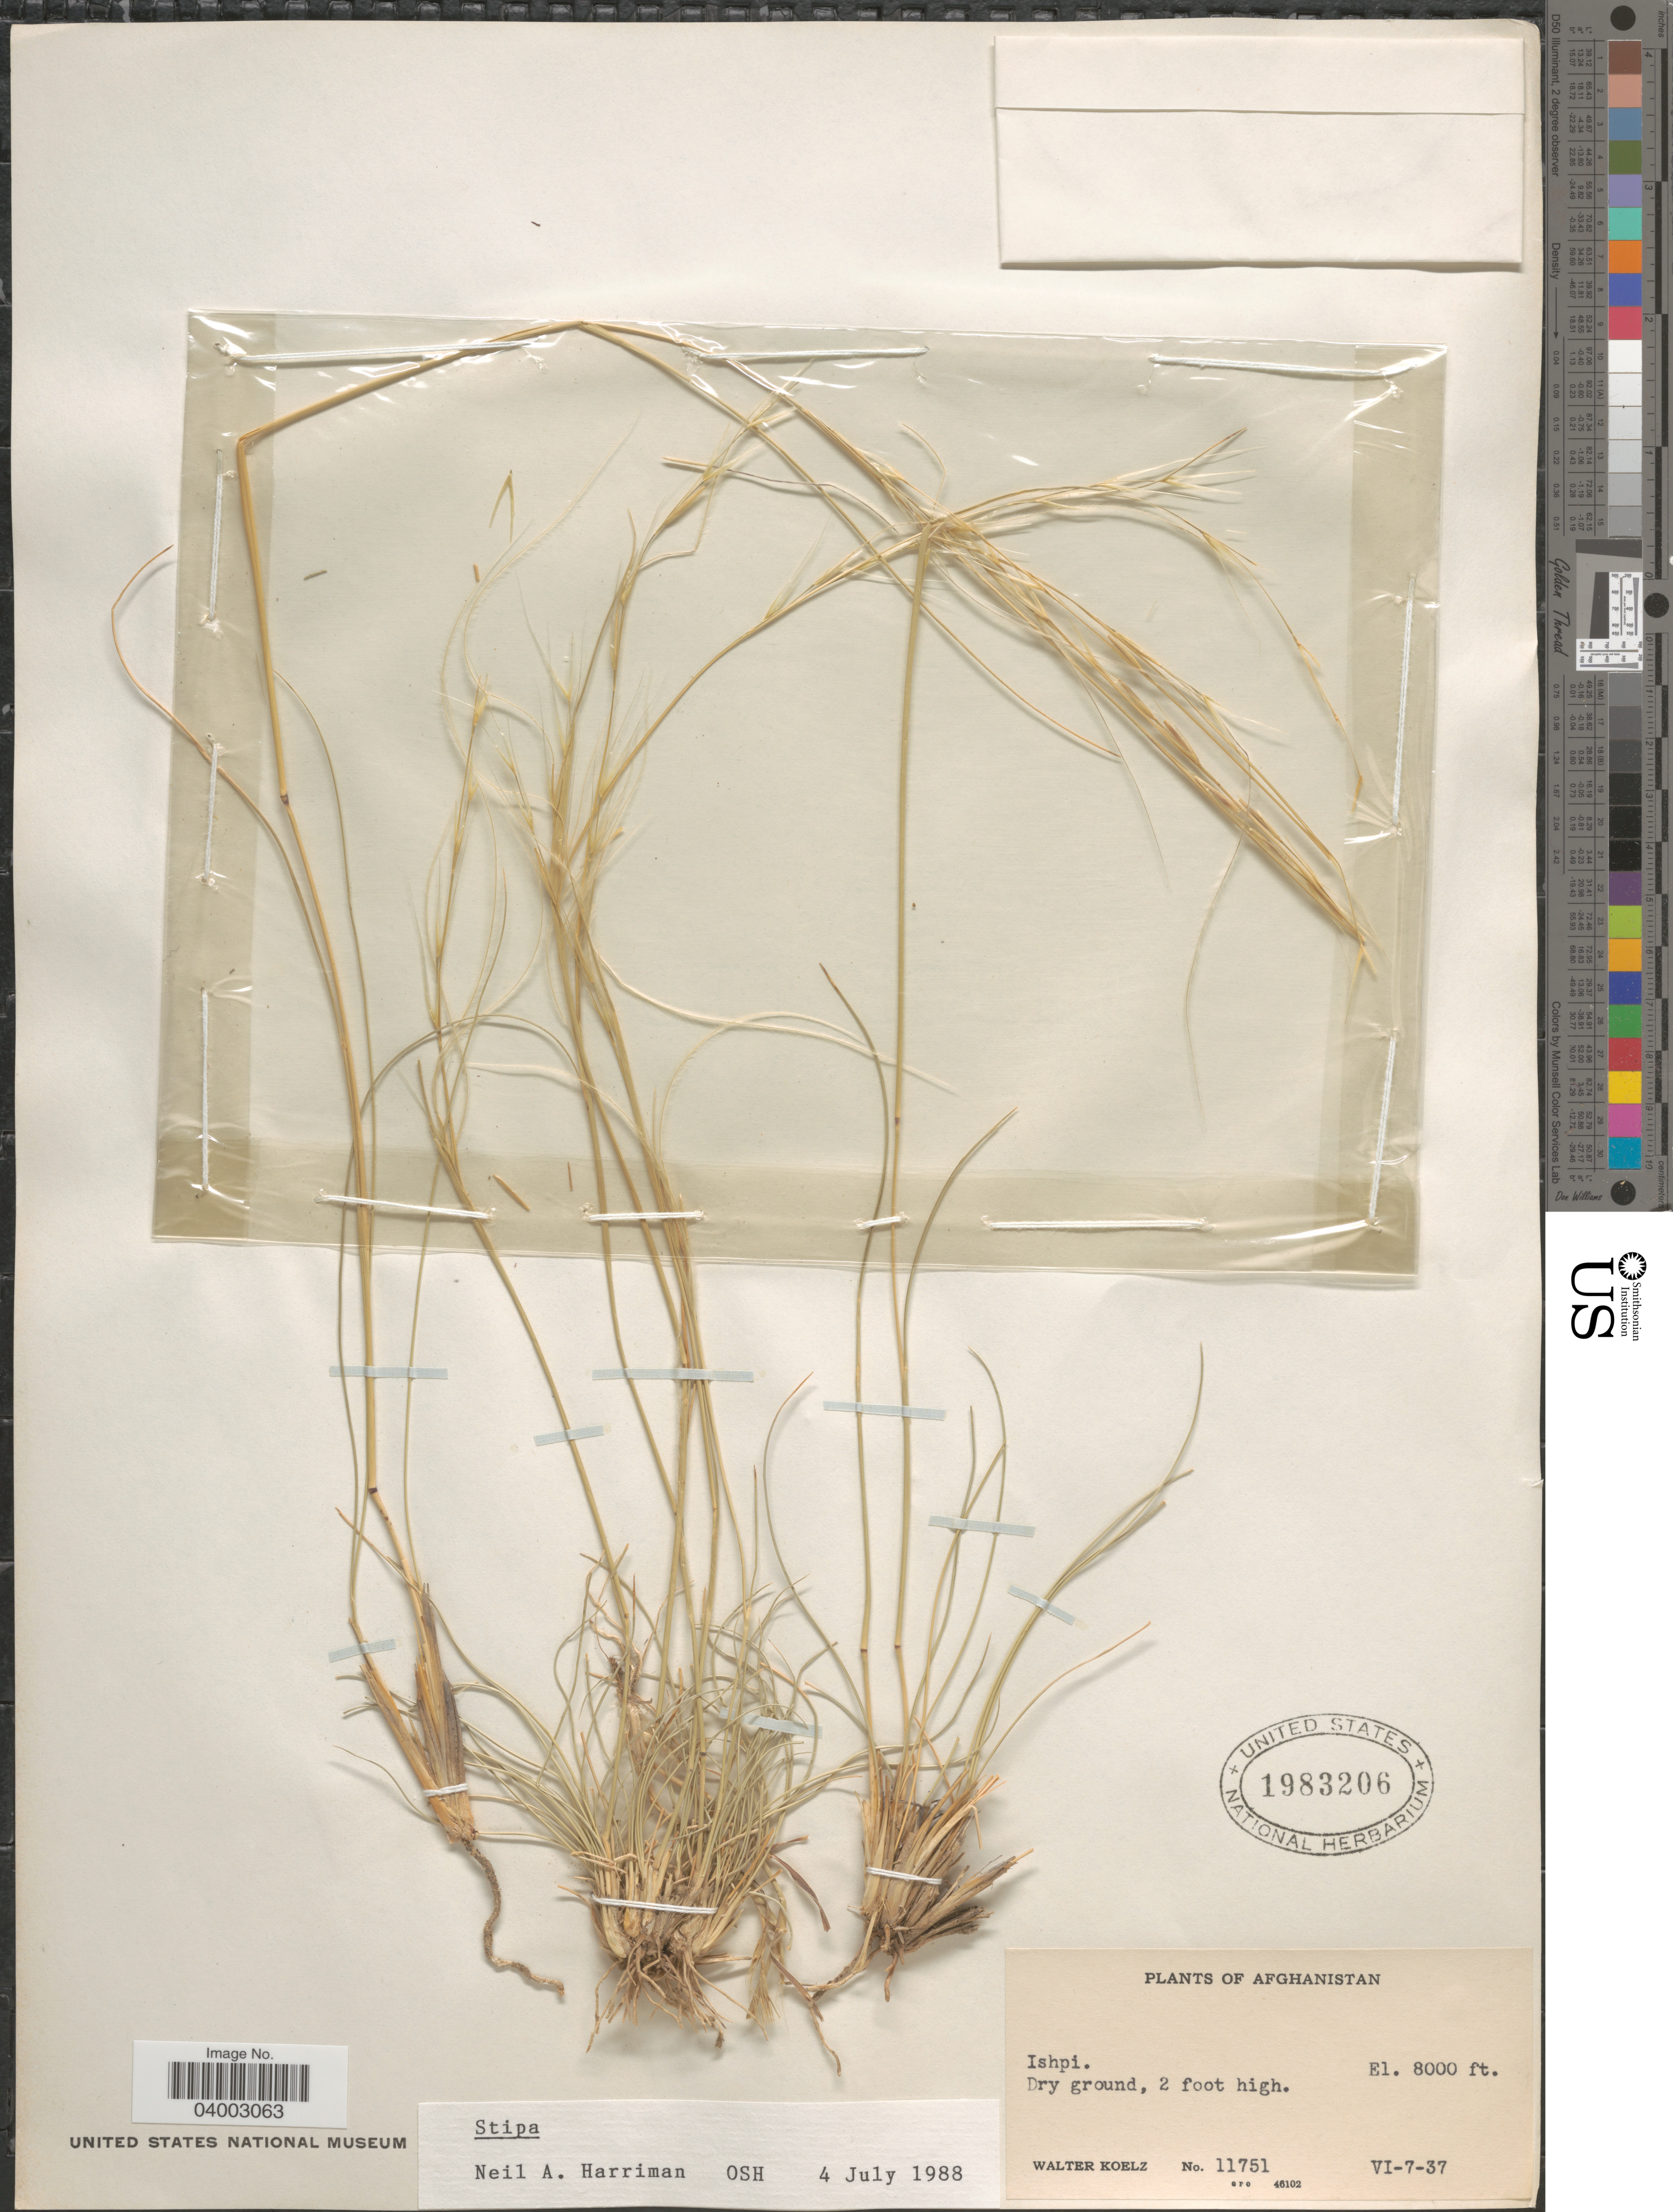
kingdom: Plantae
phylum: Tracheophyta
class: Liliopsida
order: Poales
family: Poaceae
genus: Stipa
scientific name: Stipa sp.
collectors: W. N. Koelz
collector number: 11751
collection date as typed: Transcribed d/m/y: 7/6/37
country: Afghanistan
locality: Ishpi.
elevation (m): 2438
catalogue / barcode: US 1983206